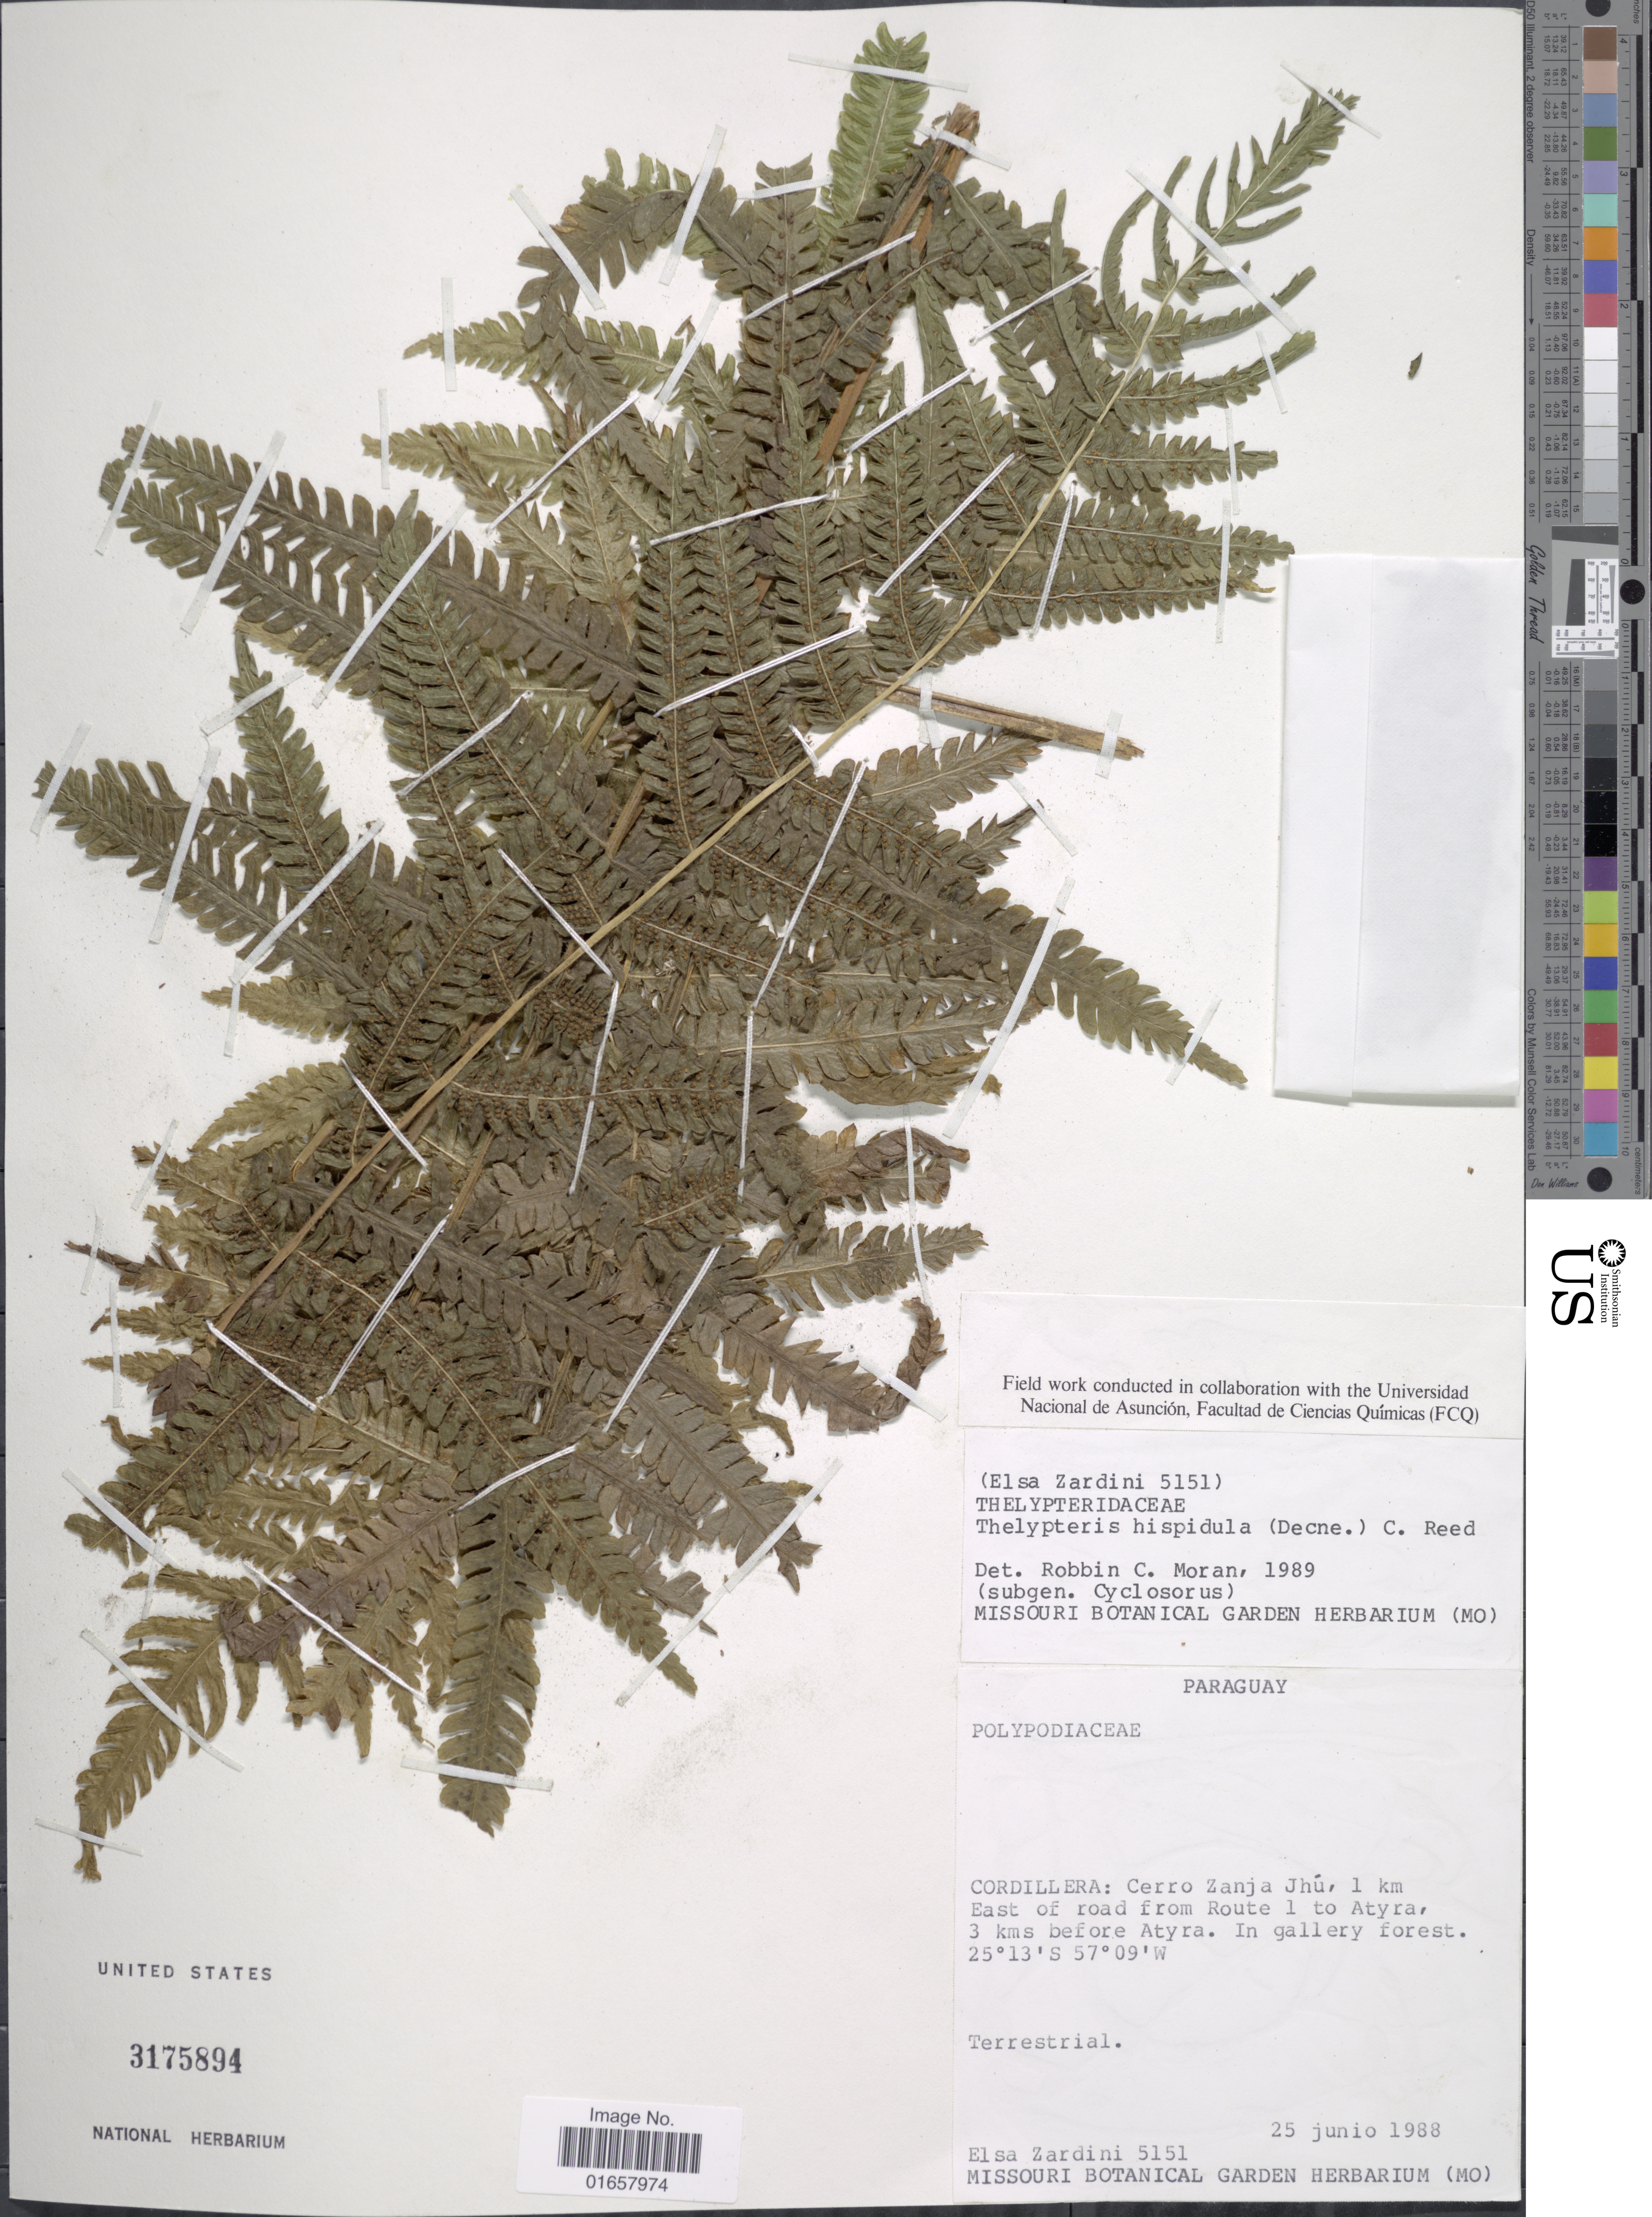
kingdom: Plantae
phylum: Tracheophyta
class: Polypodiopsida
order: Polypodiales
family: Thelypteridaceae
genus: Christella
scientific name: Christella hispidula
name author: (Decne.) Holttum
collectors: E. M. Zardini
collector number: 5151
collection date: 1988-06-25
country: Paraguay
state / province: Cordillera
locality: Cerro Zanja Jhu, 1 km East of road from Route 1 to Atyra, 3 kms before Atyra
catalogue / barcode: US 3175894